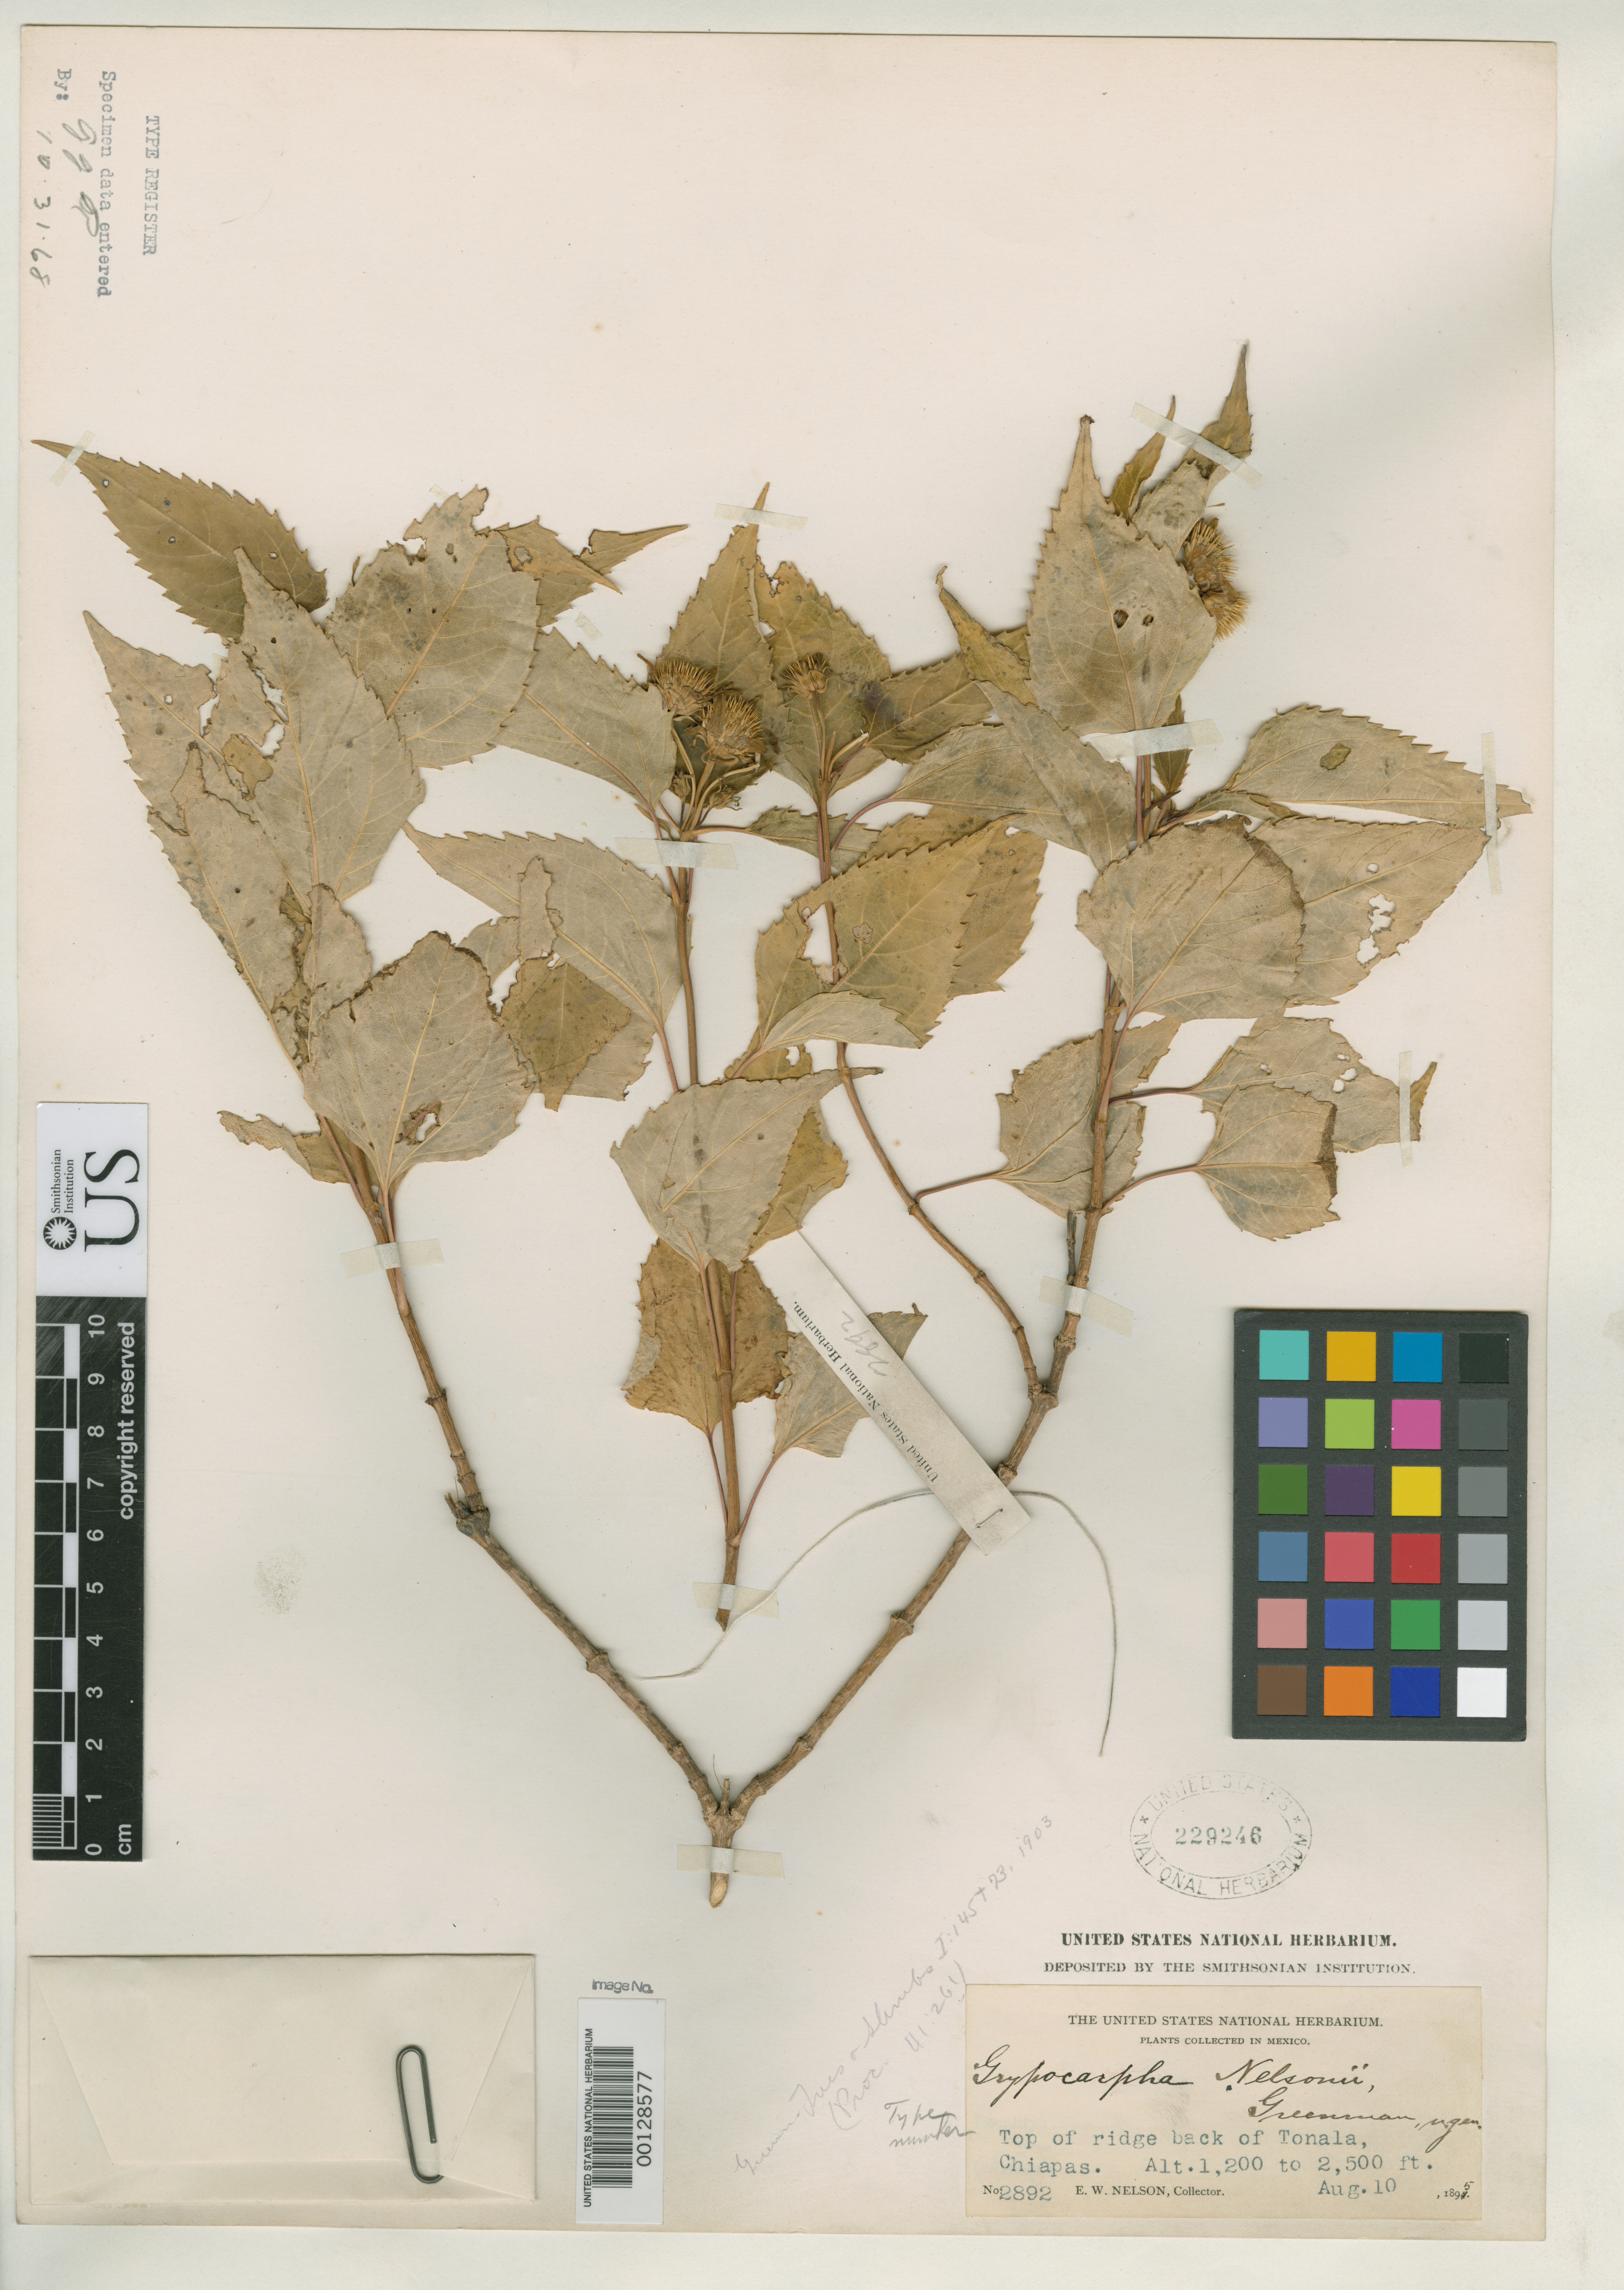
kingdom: Plantae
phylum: Tracheophyta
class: Magnoliopsida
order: Asterales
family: Asteraceae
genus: Grypocarpha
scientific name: Grypocarpha nelsonii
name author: Greenm. in Sarg.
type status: Type Collection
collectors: E. W. Nelson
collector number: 2892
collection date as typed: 10 Aug 1895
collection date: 1895-08-10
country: Mexico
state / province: Chiapas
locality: Tonala.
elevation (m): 780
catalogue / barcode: US 229246